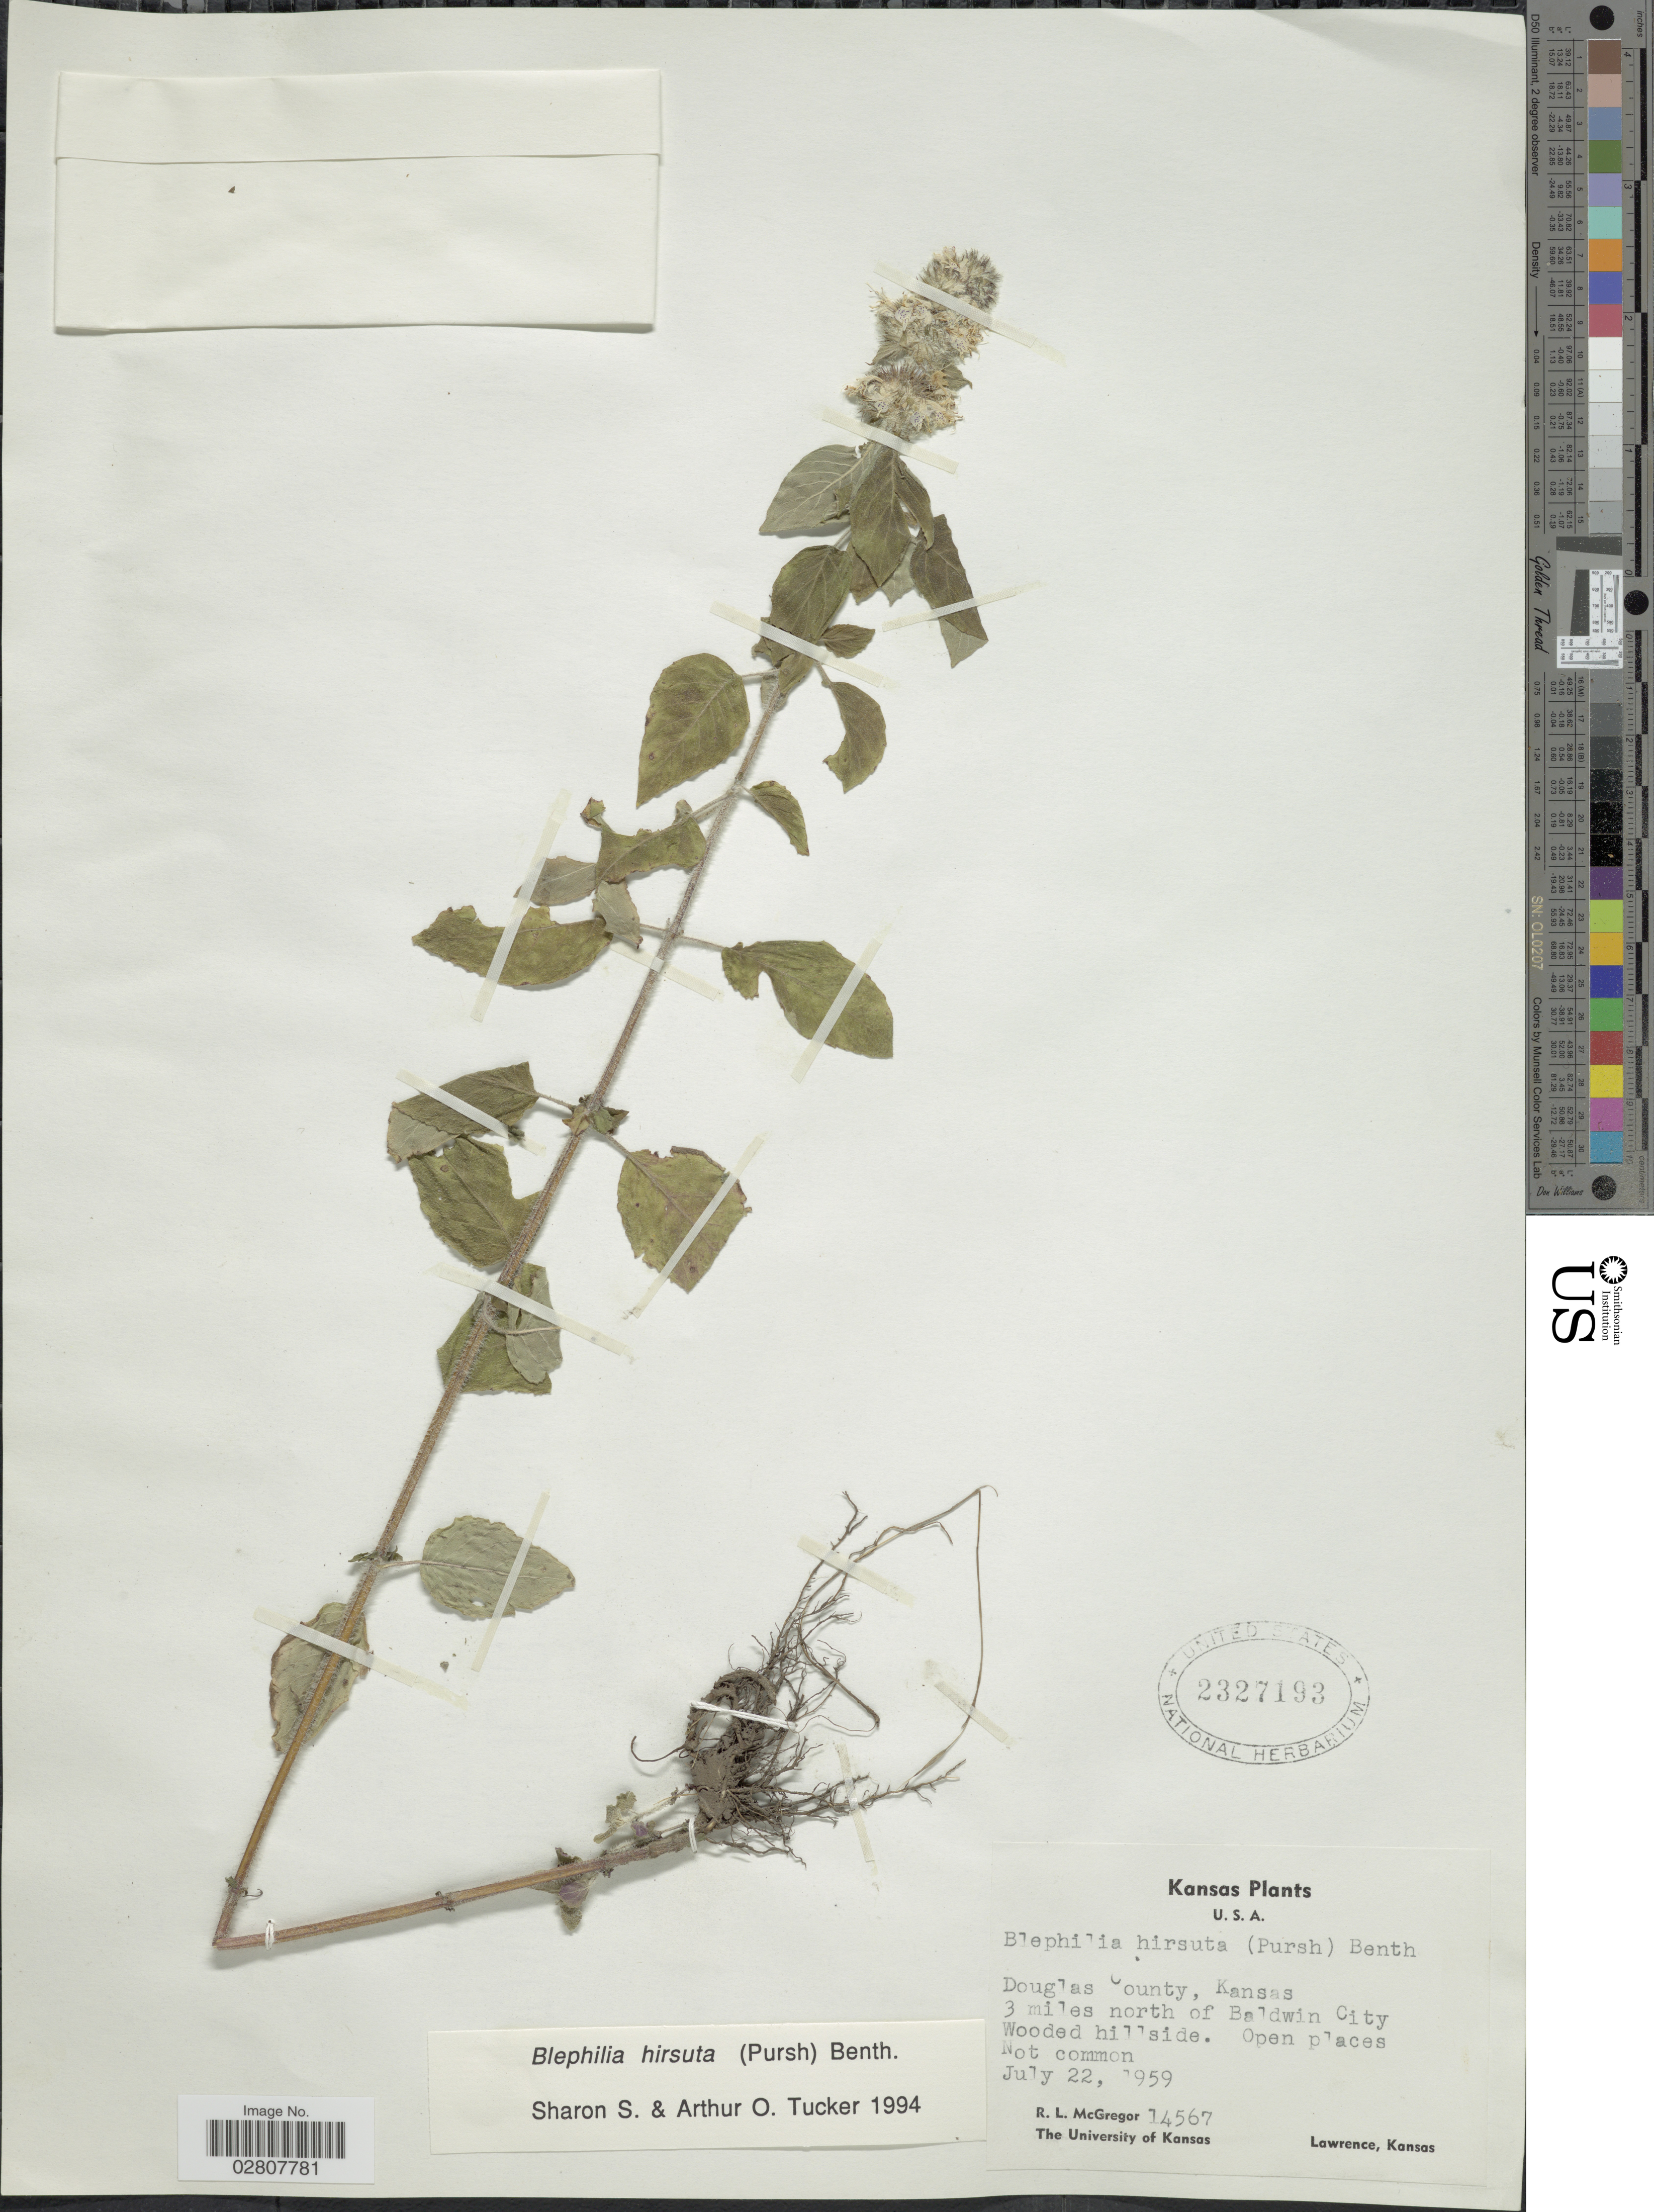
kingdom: Plantae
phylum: Tracheophyta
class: Magnoliopsida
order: Lamiales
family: Lamiaceae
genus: Blephilia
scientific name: Blephilia hirsuta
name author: (Pursh) Benth.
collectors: R. McGregor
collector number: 14567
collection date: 1959-07-22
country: United States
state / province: Kansas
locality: Douglas County. 3 miles north of Baldwin City.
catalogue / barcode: US 2327193